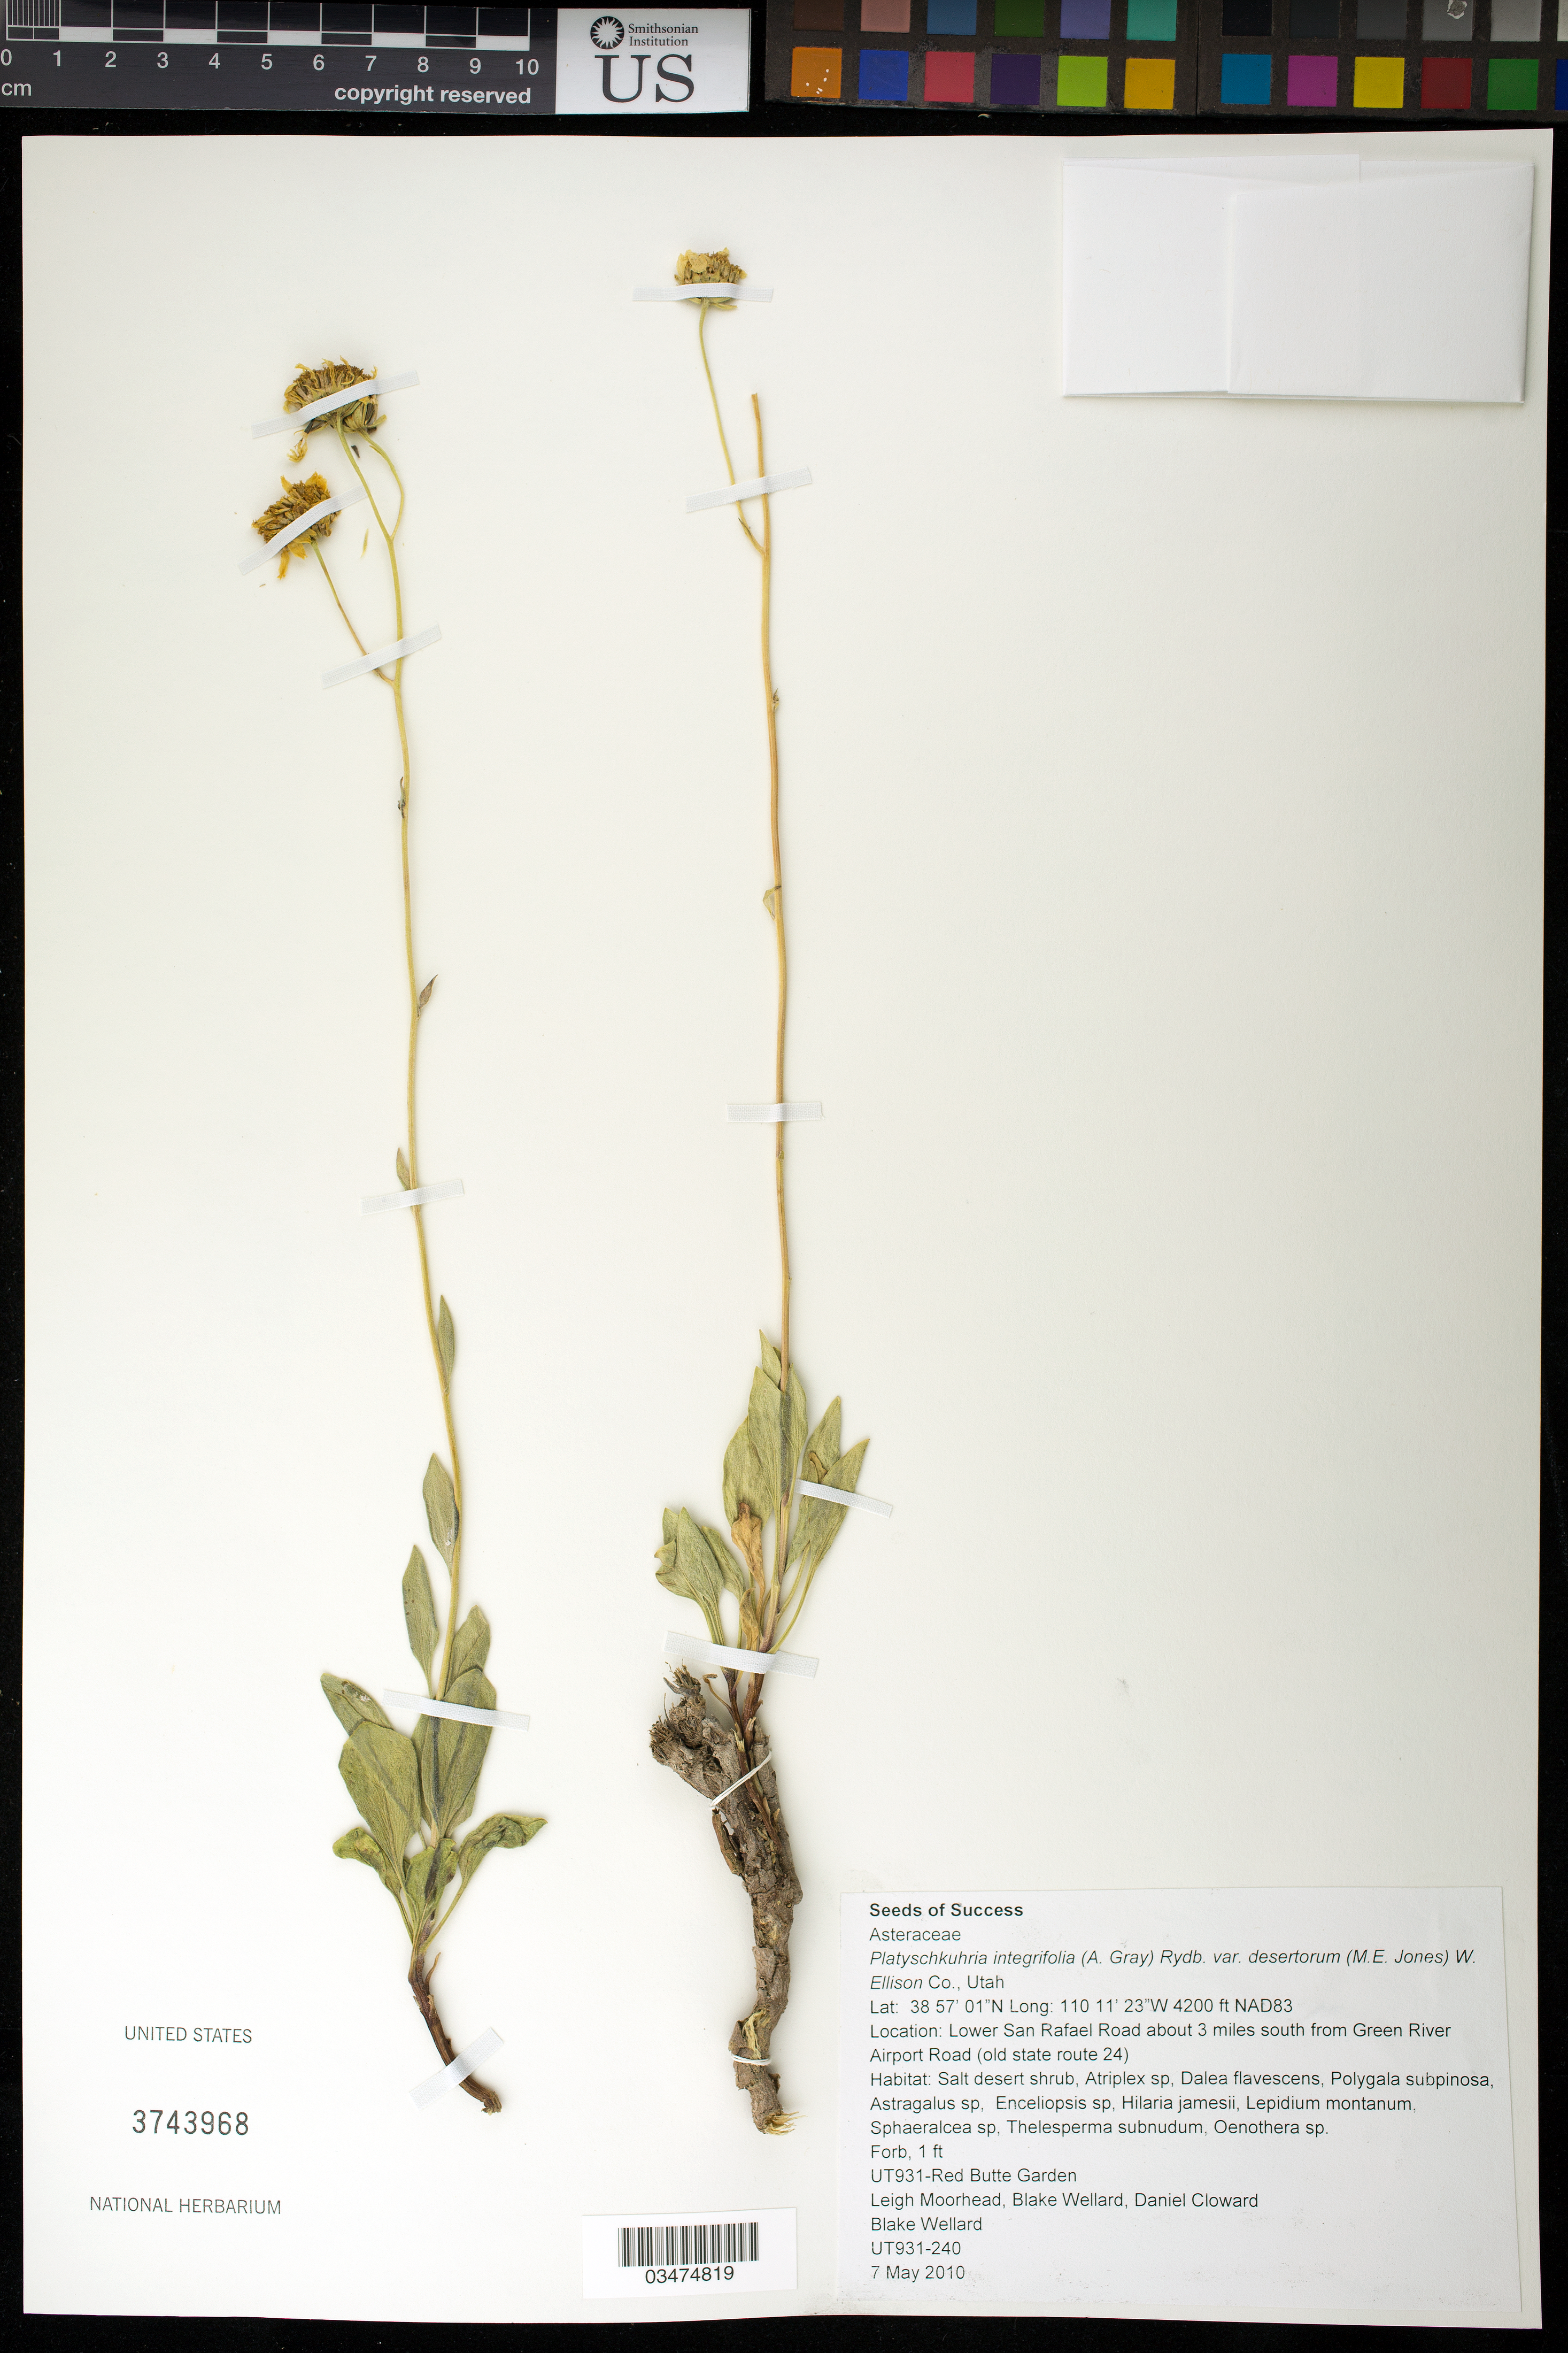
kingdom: Plantae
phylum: Tracheophyta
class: Magnoliopsida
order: Asterales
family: Asteraceae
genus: Platyschkuhria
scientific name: Platyschkuhria integrifolia var. desertorum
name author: (M.E. Jones) Ellison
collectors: L. Moorhead, B. Wellard & D. Cloward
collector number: UT931-240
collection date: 2010-05-07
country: United States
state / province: Utah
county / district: Emery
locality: Lower San Rafael Rd about 3 mi. S from Green River Airport Rd (old state route 24)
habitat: Salt desert shrub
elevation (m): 1280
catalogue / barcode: US 3743968